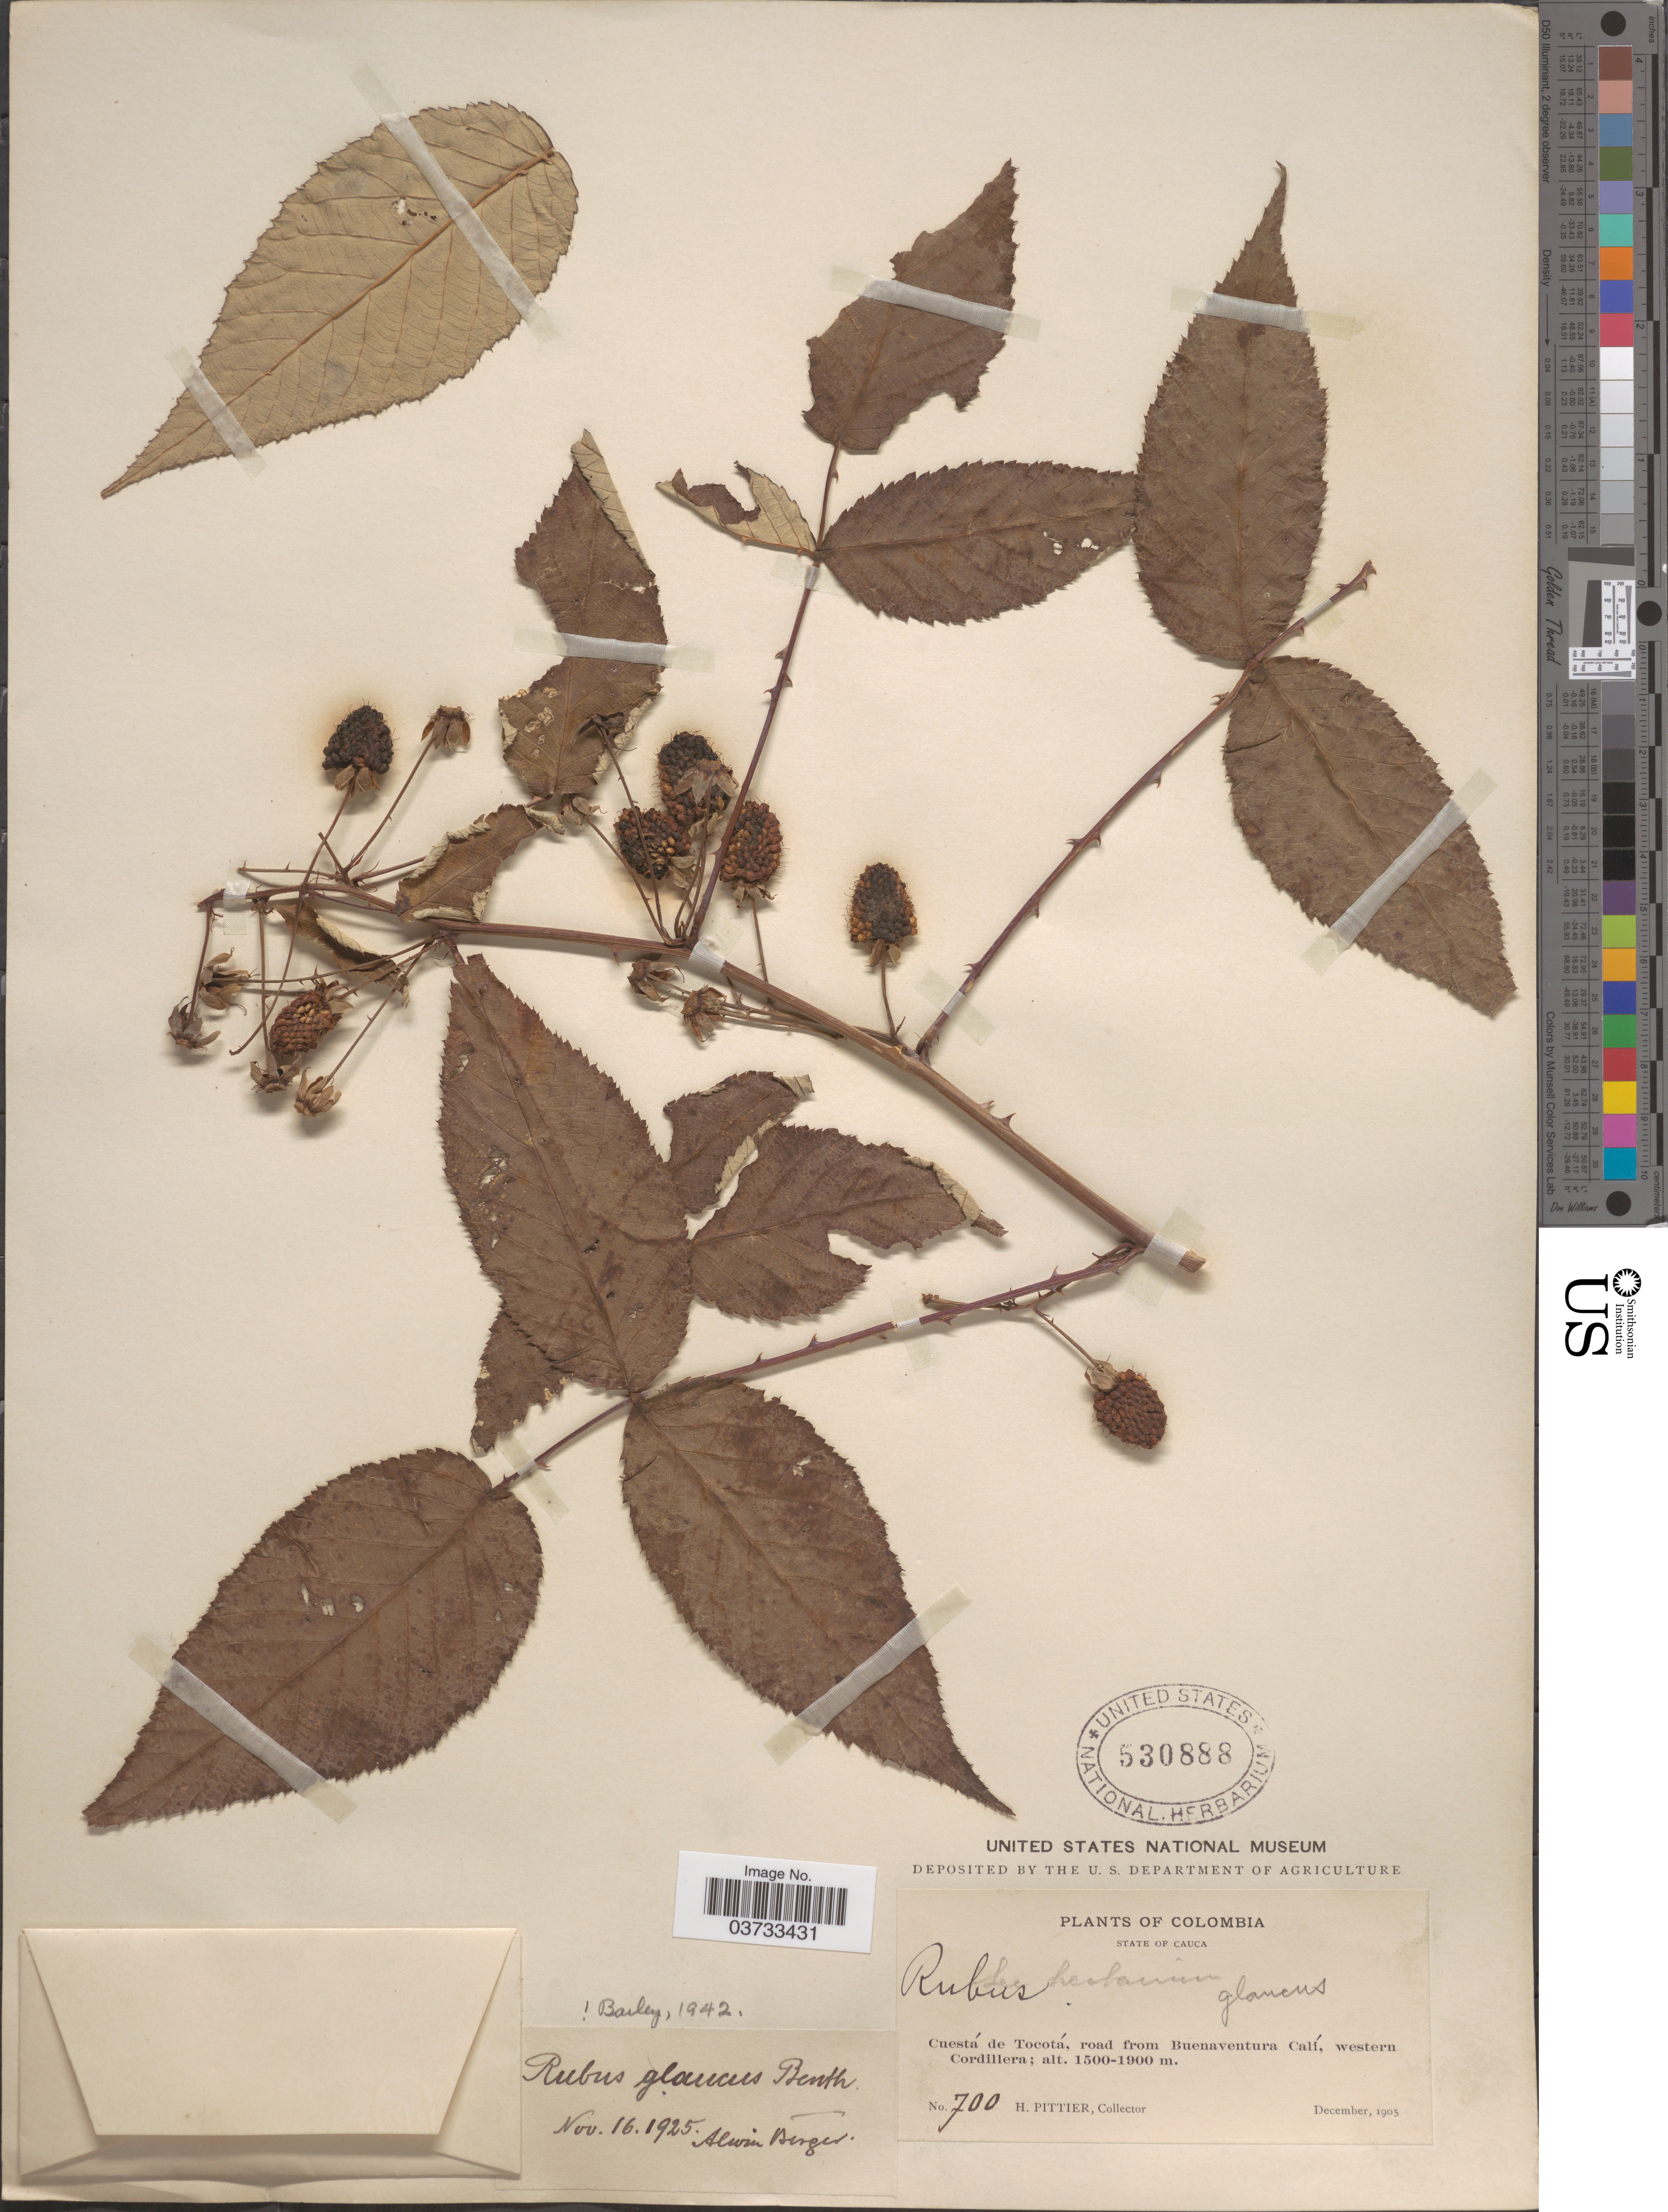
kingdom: Plantae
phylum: Tracheophyta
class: Magnoliopsida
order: Rosales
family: Rosaceae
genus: Rubus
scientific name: Rubus glaucus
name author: Benth.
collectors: H. F. Pittier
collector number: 700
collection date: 1905-12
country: Colombia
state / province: Cauca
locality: Cuestá de Tocotá, road from Buenaventura Calí, western Cordillera.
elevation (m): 1500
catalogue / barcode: US 530888